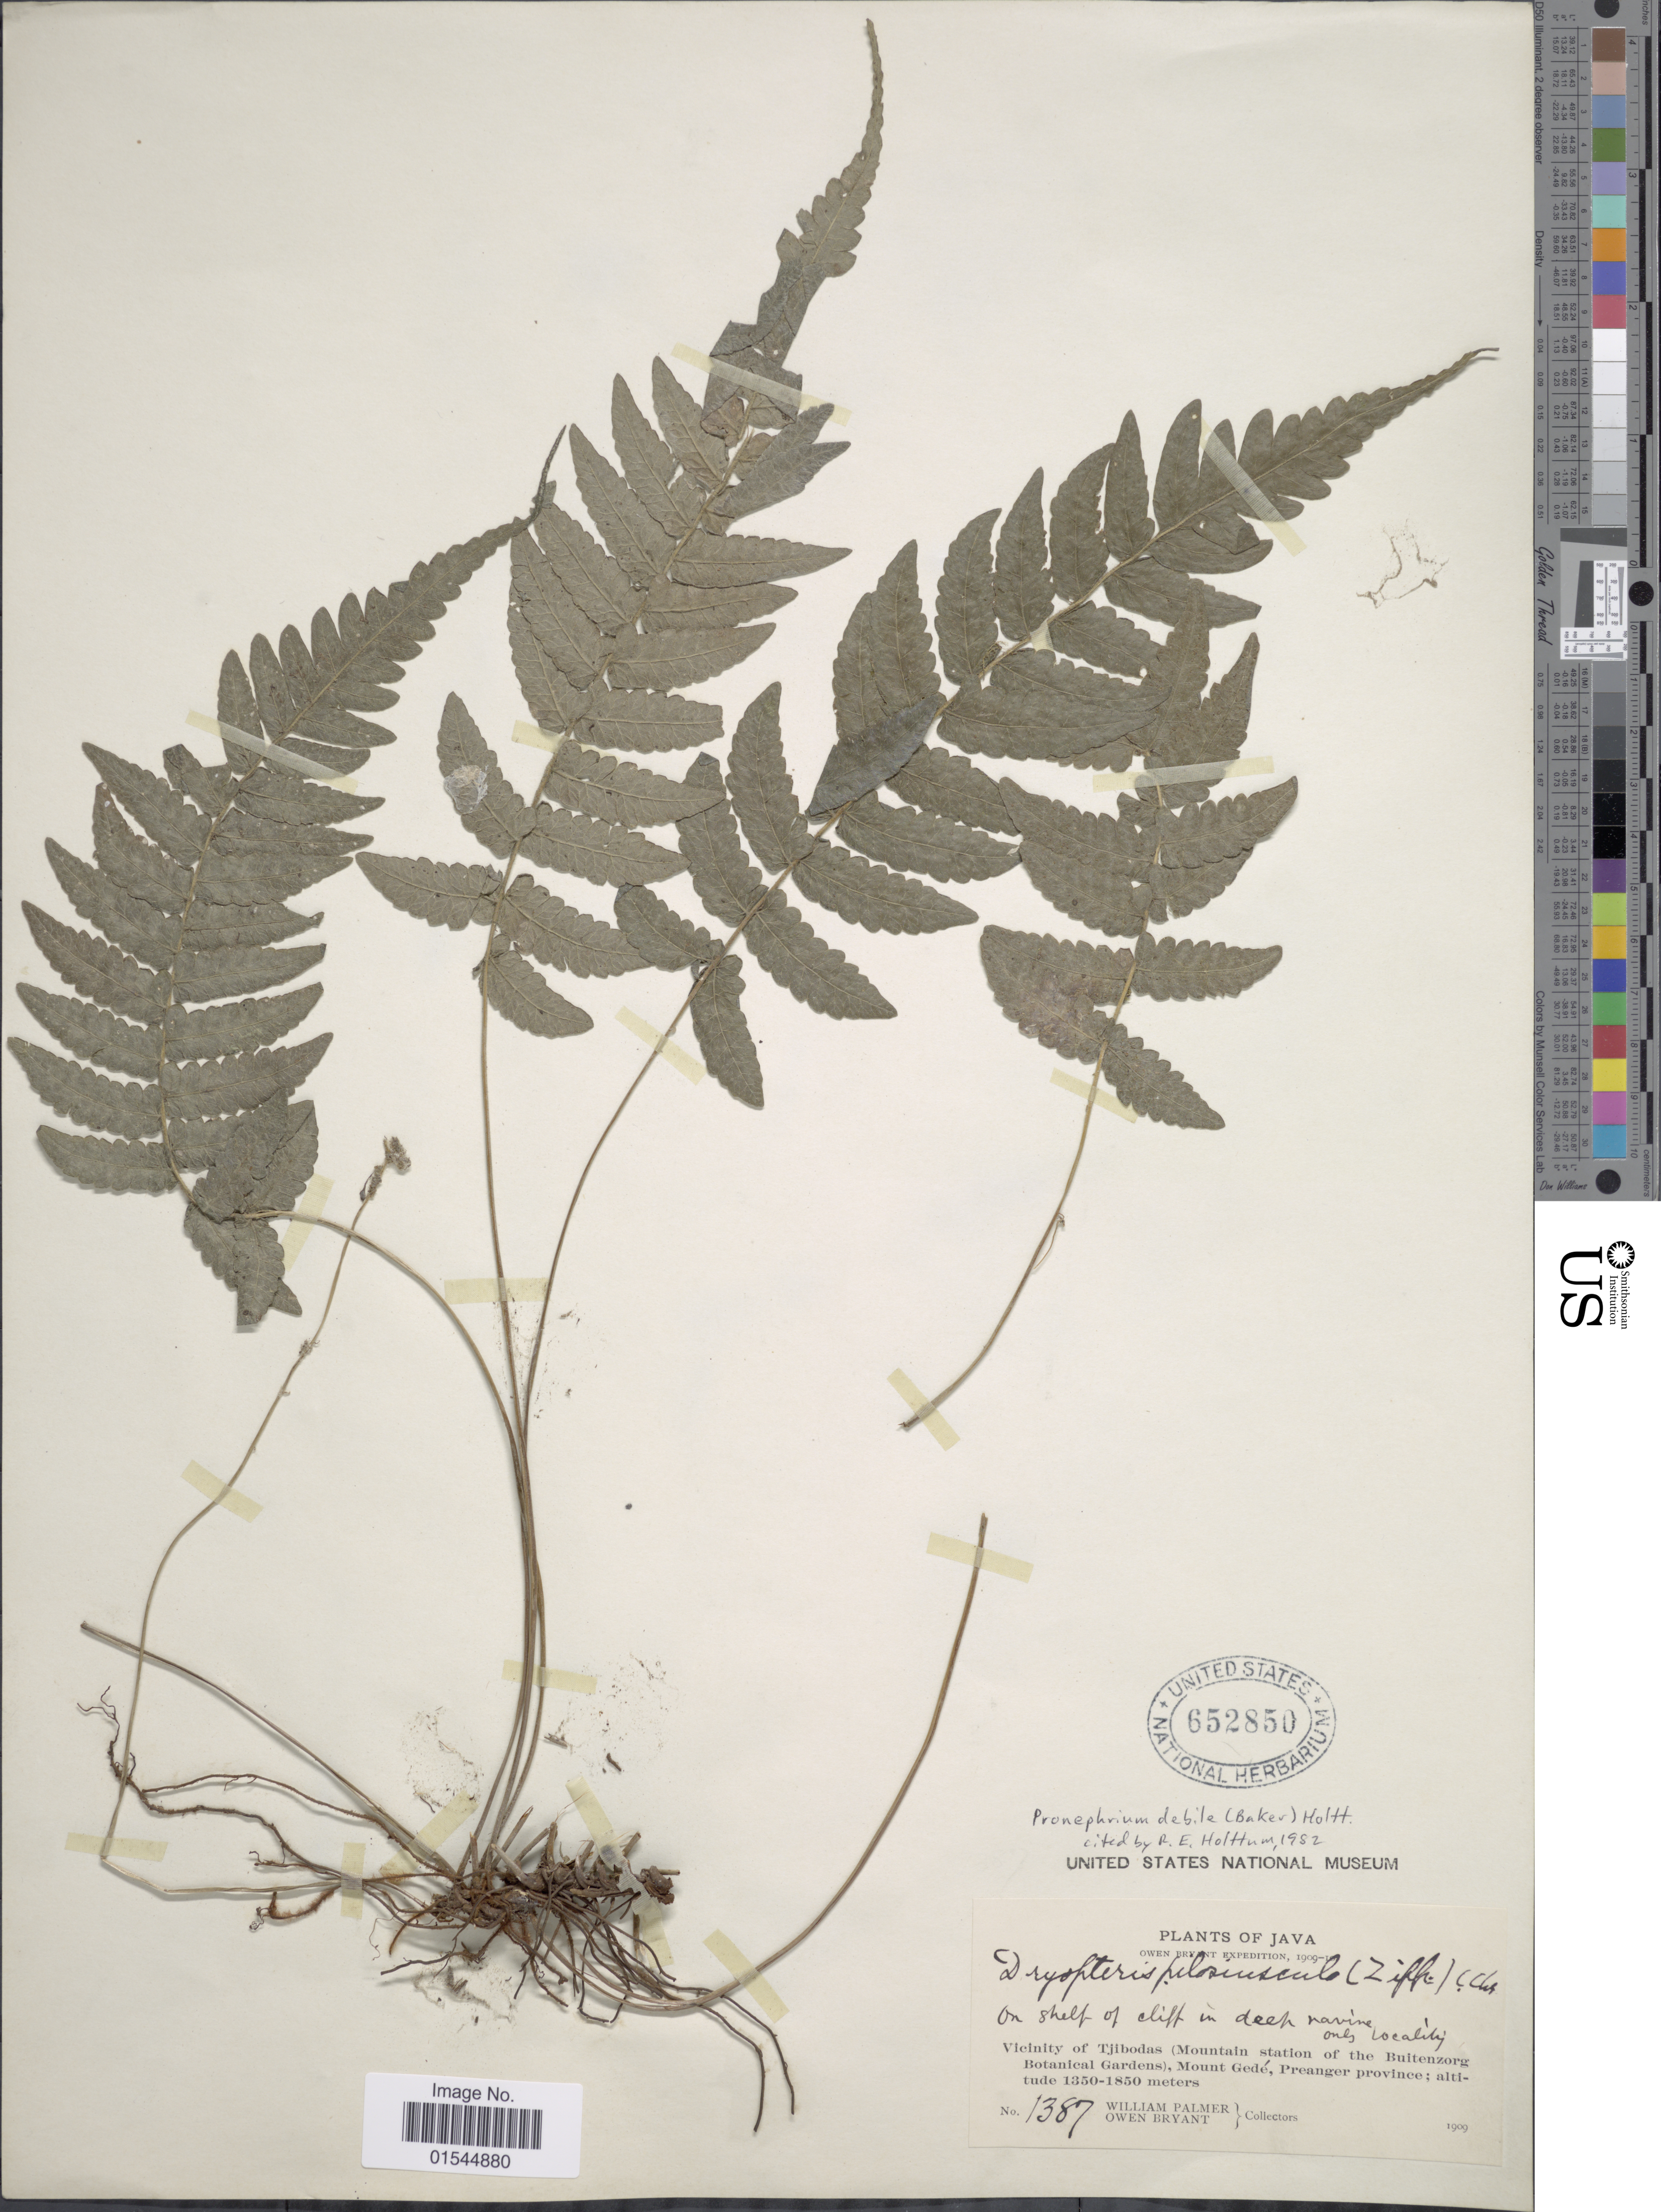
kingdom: Plantae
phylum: Tracheophyta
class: Polypodiopsida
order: Polypodiales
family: Thelypteridaceae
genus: Sphaerostephanos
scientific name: Sphaerostephanos debilis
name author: Holttum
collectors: W. Palmer & O. Bryant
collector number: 1387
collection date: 1909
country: Indonesia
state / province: Java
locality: Vicinity of Tjibodas (Mountain station of the Buitenzorg Botanical Gardens), Mount Gede, Preanger province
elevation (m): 1350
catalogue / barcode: US 652850